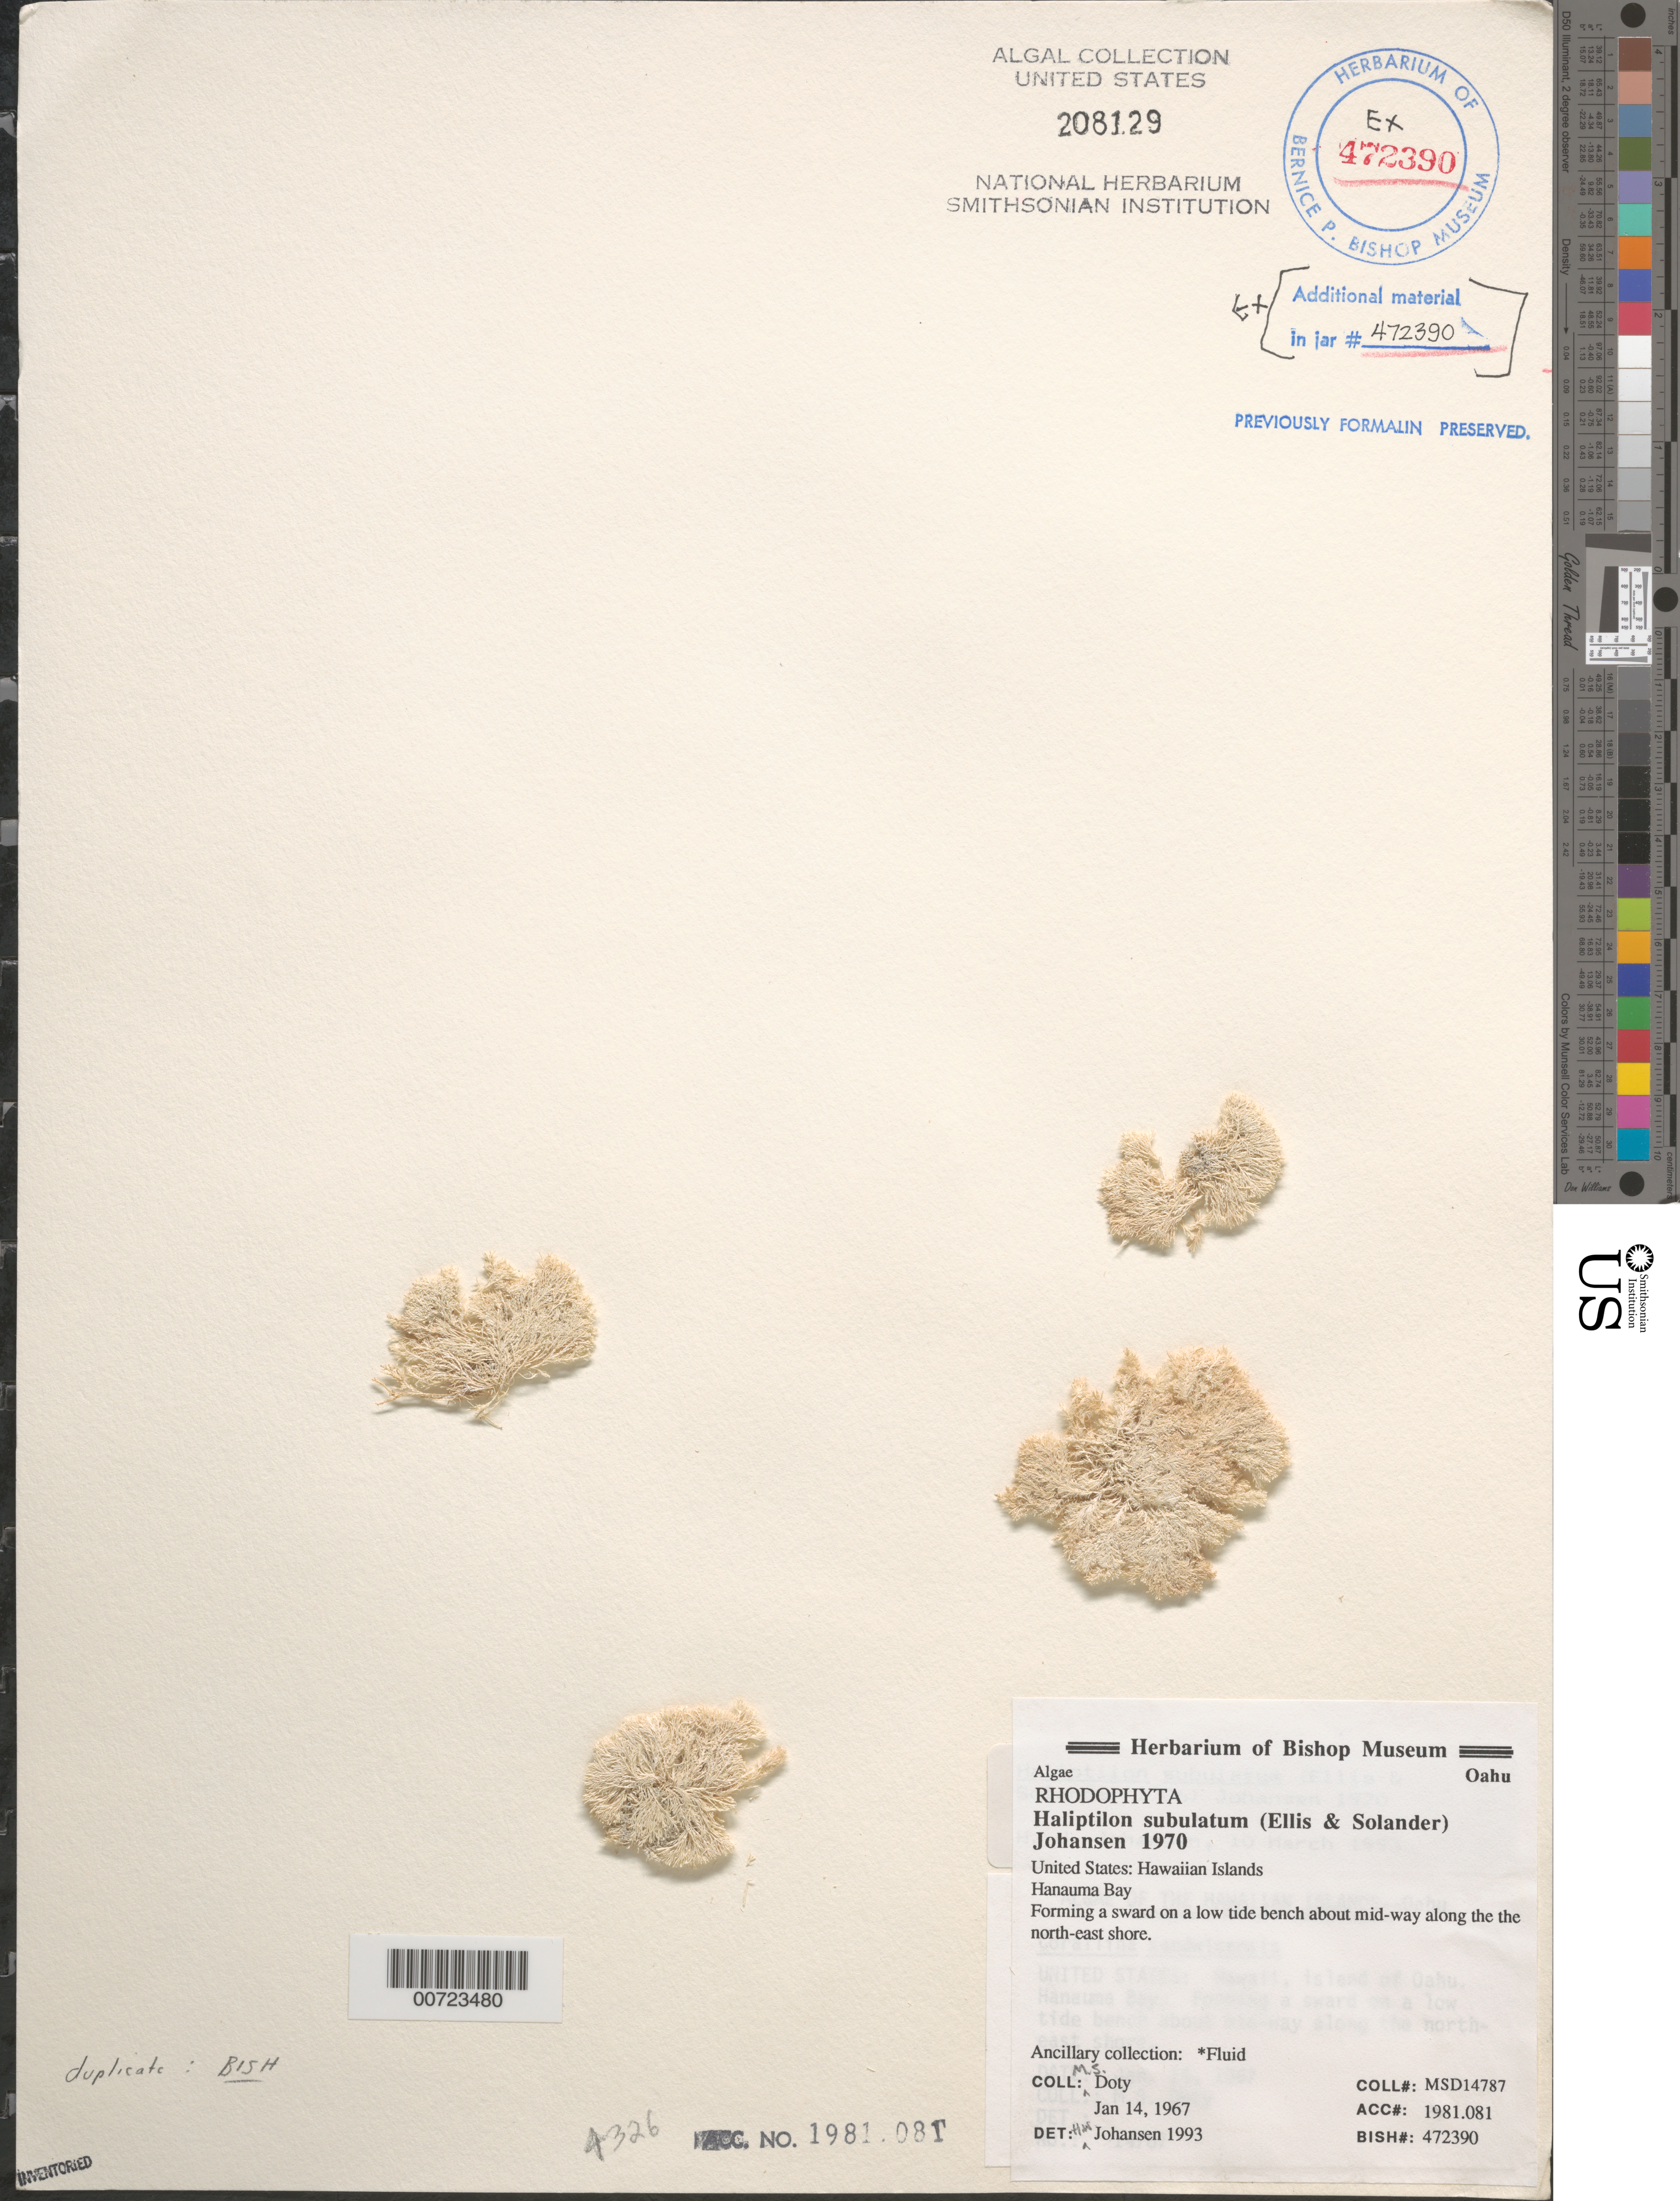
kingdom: Plantae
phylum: Rhodophyta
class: Florideophyceae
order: Corallinales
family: Corallinaceae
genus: Jania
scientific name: Jania subulata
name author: (Ellis & Sol.) Sond.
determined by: Algae name updating Project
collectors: M. S. Doty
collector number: MSD 14787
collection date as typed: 14 Jan 1967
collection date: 1967-01-14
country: United States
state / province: Hawaii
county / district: Honolulu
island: Oahu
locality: Hanauma Bay entrance, along northeast headland (Palea)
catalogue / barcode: US 208129